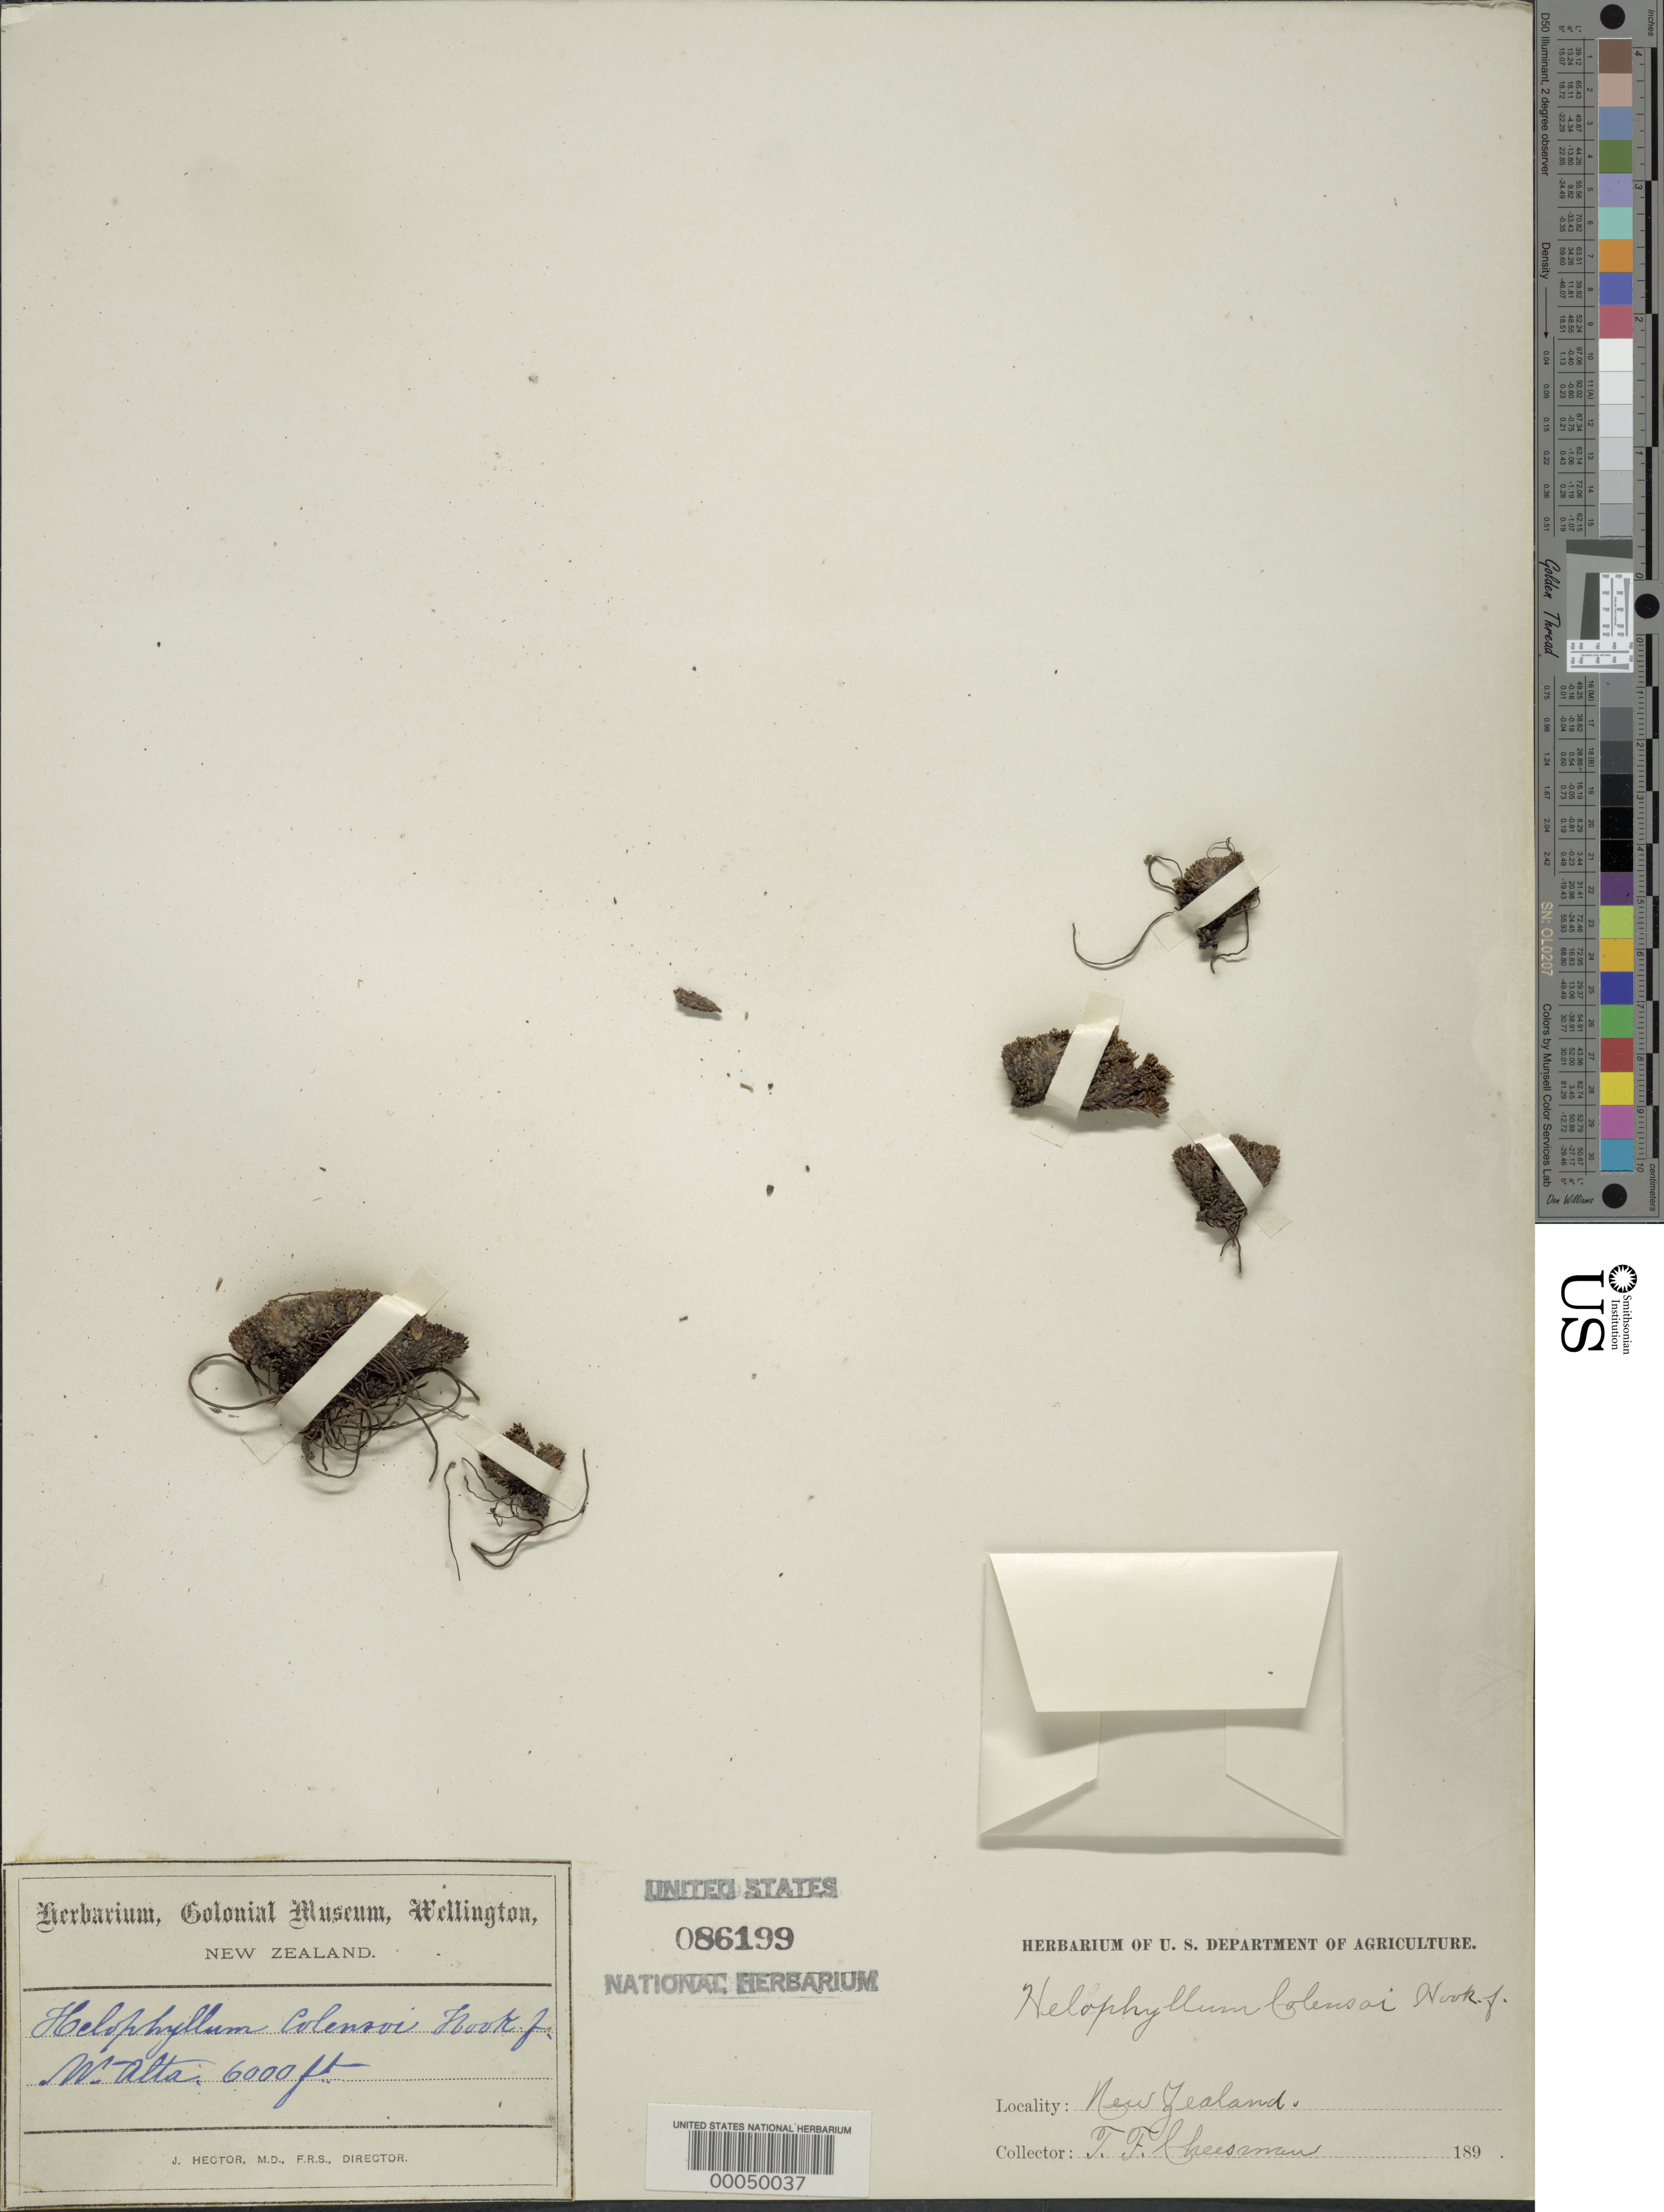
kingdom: Plantae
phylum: Tracheophyta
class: Magnoliopsida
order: Asterales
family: Stylidiaceae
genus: Phyllachne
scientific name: Phyllachne colensoi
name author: (Hook. f.) Berggr.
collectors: T. F. Cheeseman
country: New Zealand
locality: W. alta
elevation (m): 0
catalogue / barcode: US 86199